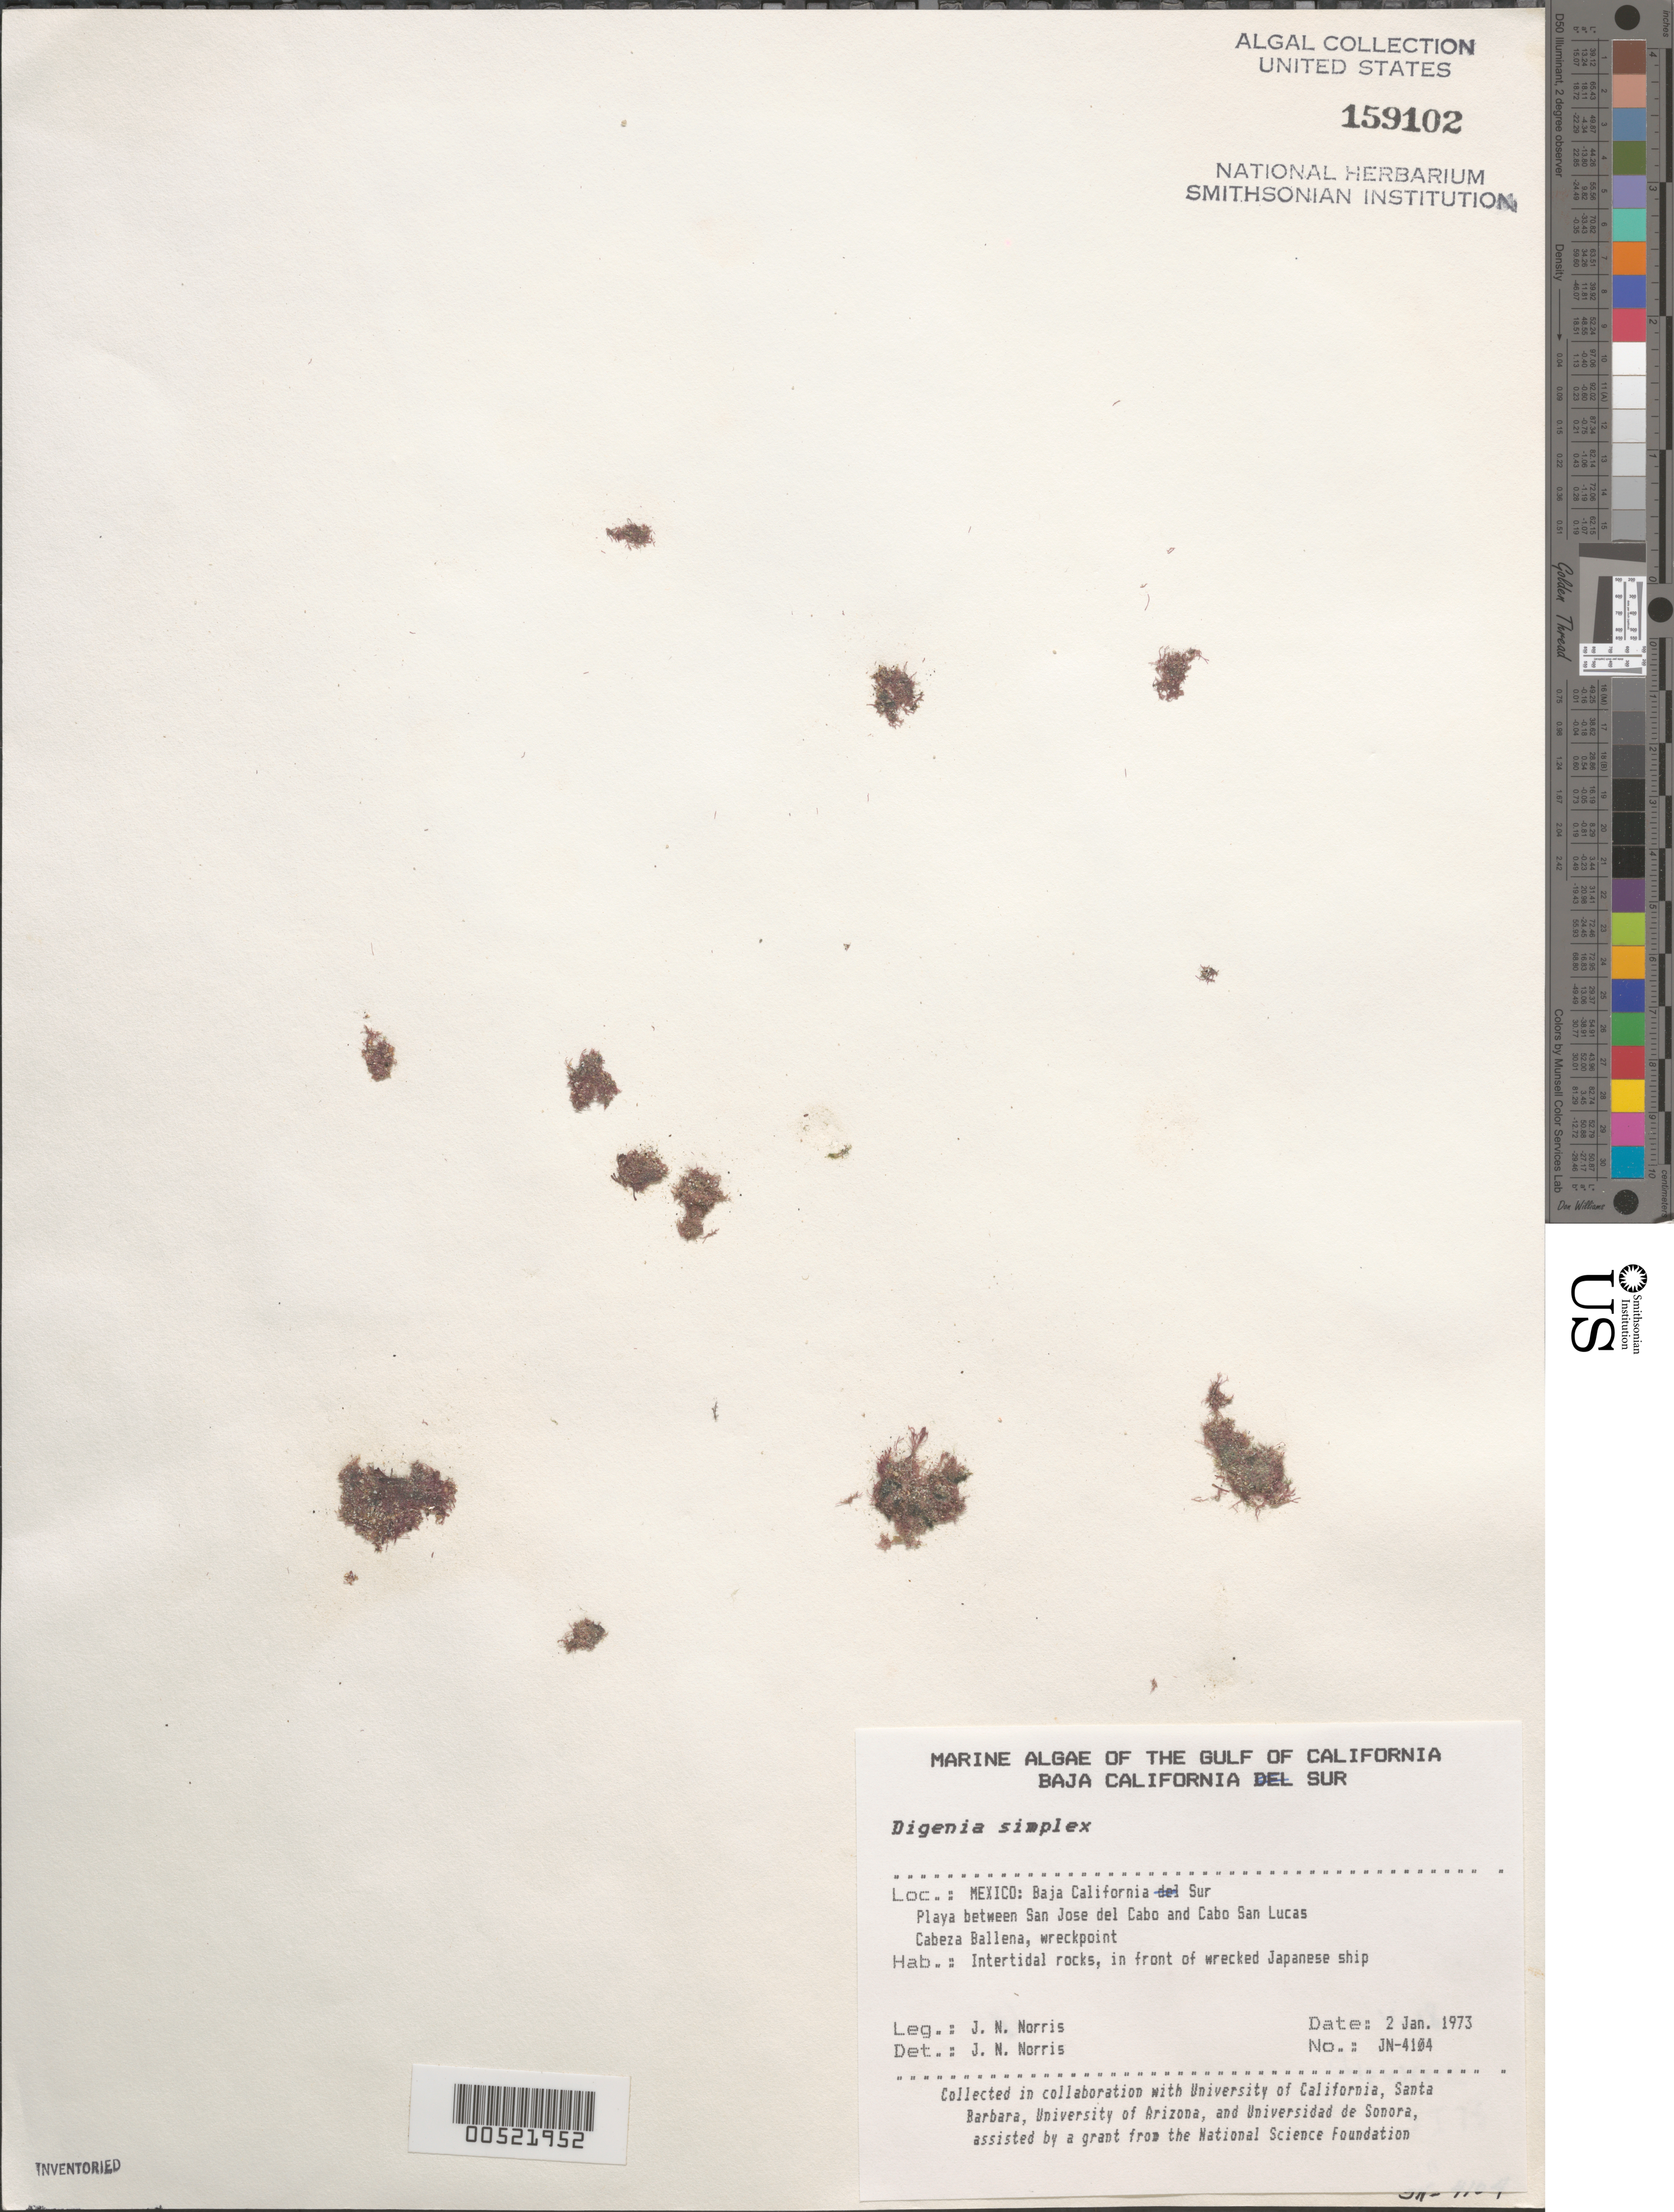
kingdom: Plantae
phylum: Rhodophyta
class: Florideophyceae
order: Ceramiales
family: Rhodomelaceae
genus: Digenea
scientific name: Digenea simplex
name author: (Wulfen) C. Agardh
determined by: Norris, James N.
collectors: J. N. Norris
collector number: JN-4104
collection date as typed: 02 Jan 1973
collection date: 1973-01-02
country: Mexico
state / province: Baja California Sur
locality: Cabeza Ballena between San Jose del Cabo and Cabo San Lucas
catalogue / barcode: US 159102